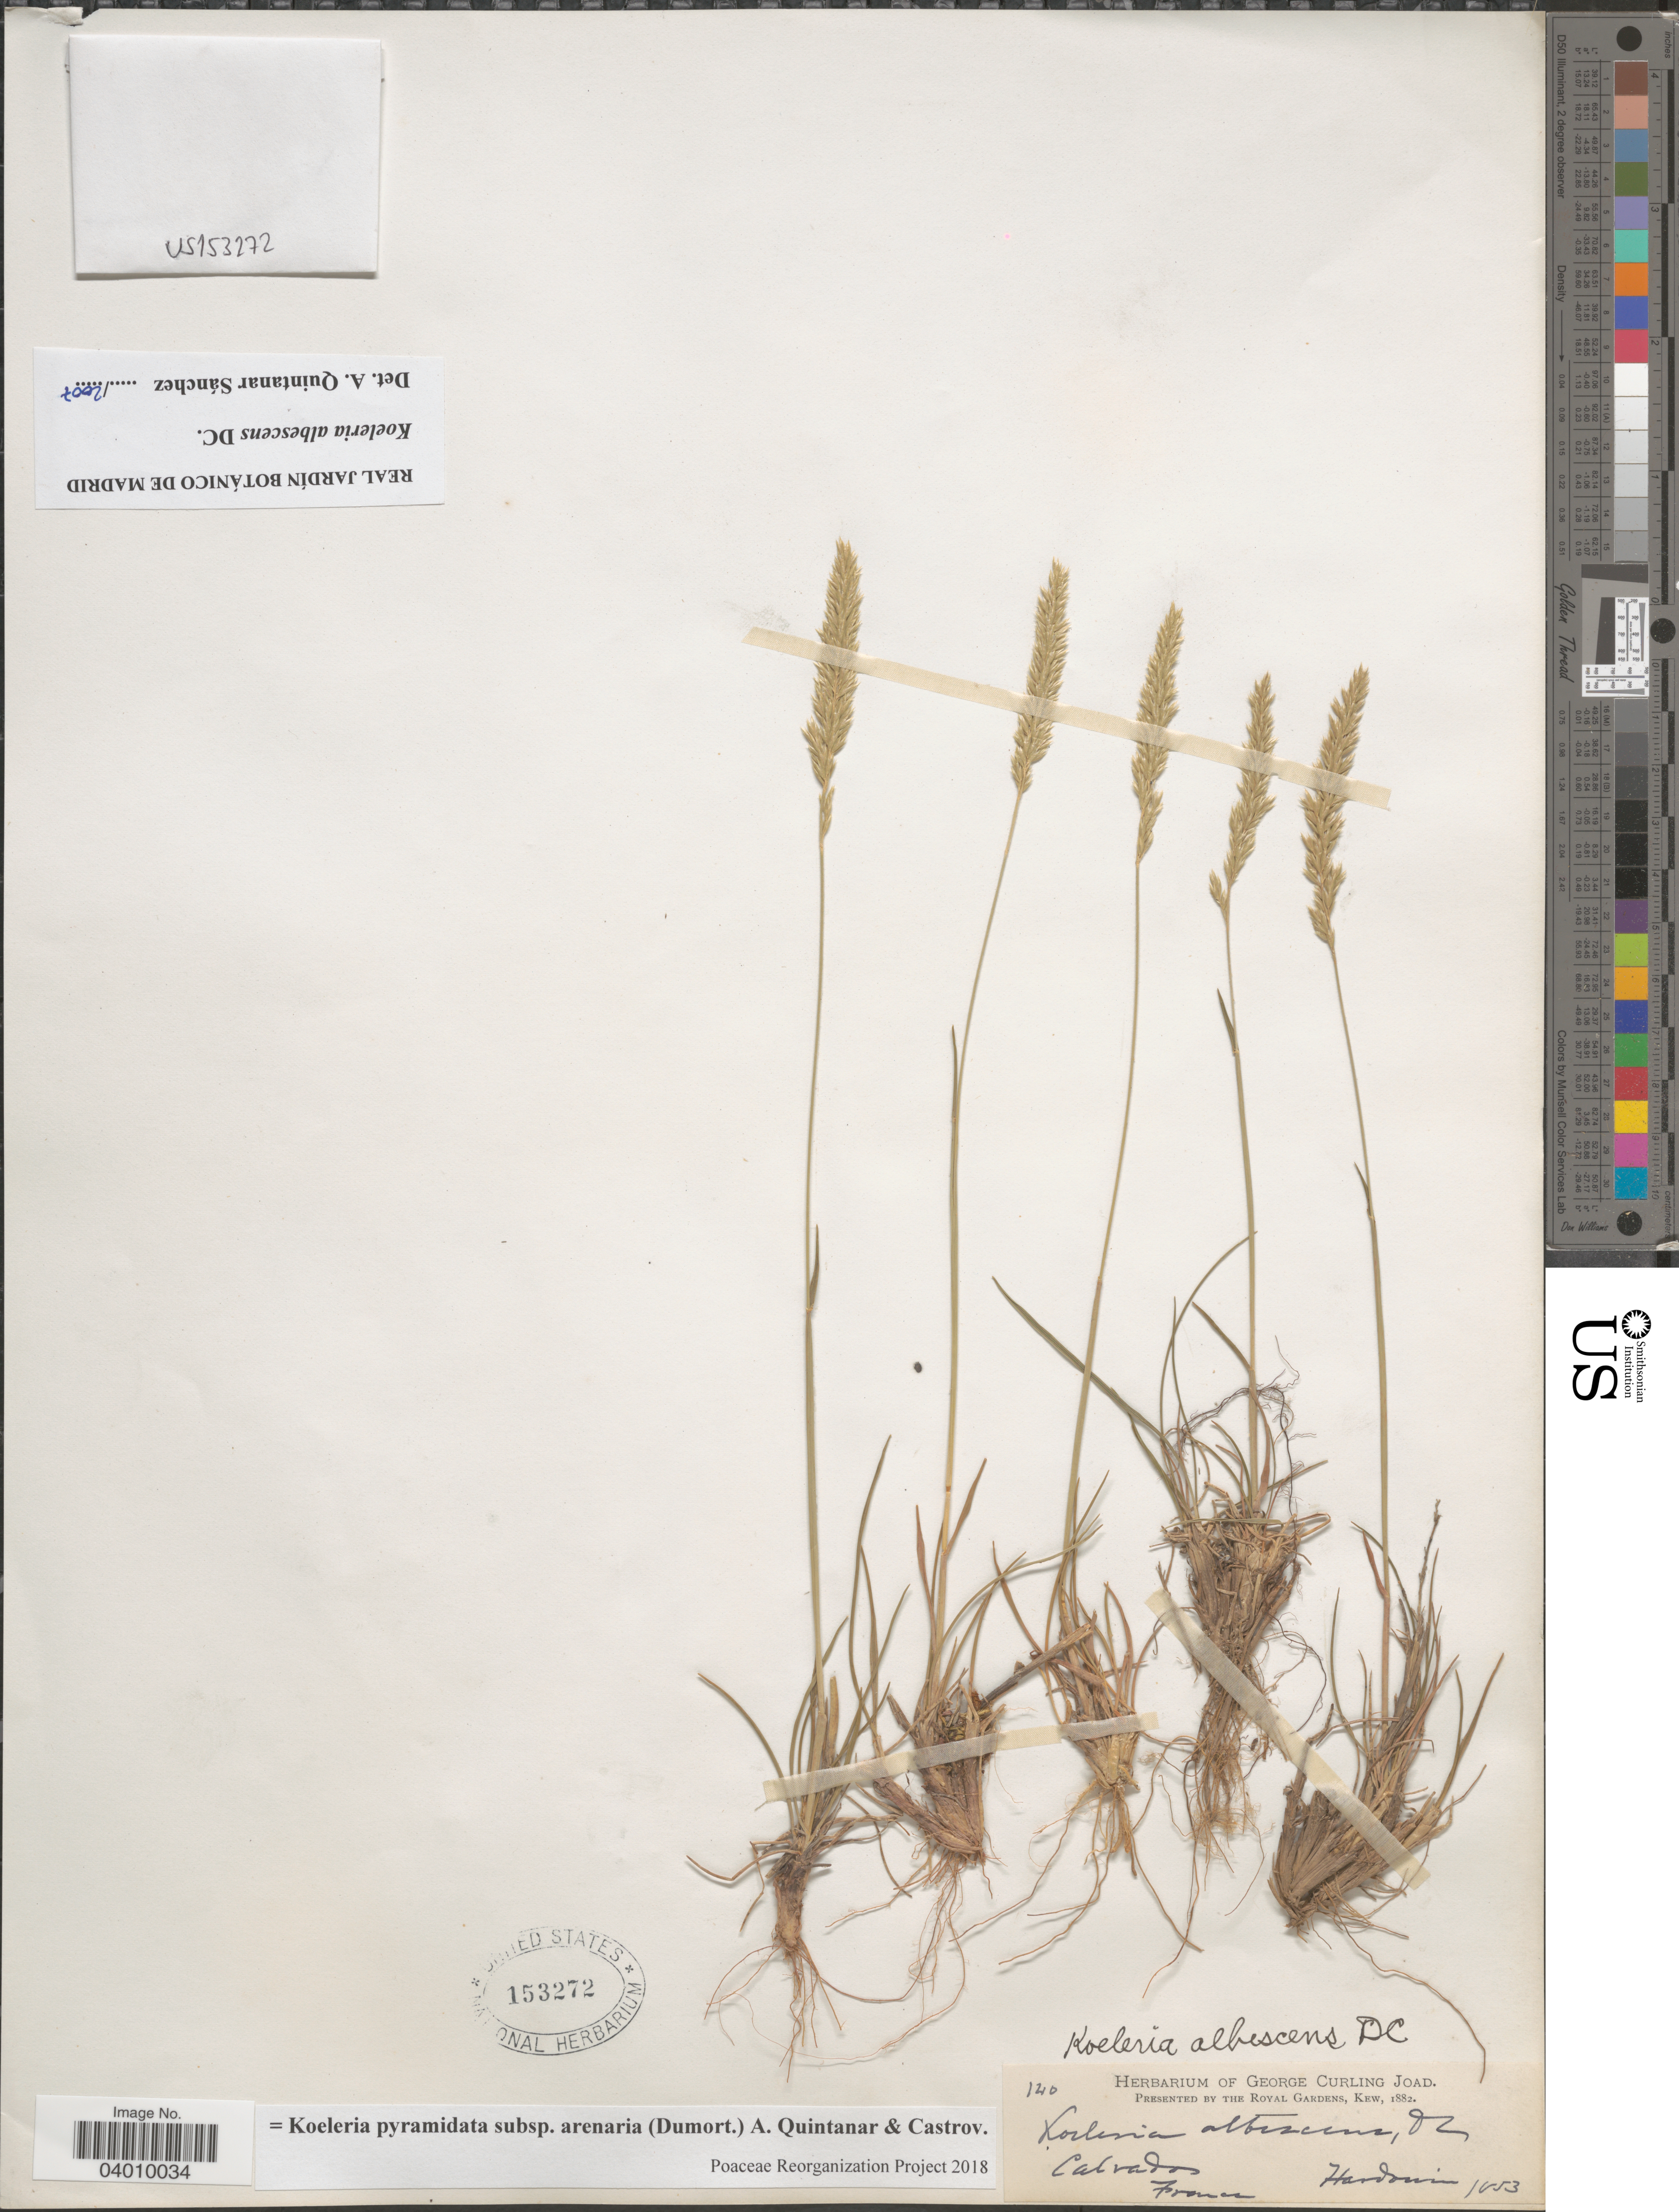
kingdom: Plantae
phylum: Tracheophyta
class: Liliopsida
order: Poales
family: Poaceae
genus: Koeleria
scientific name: Koeleria pyramidata subsp. arenaria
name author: (Dumort.) Castrov. & Quintanar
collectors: Hardonin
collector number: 1053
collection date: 1882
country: France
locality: Calvados.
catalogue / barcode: US 153272